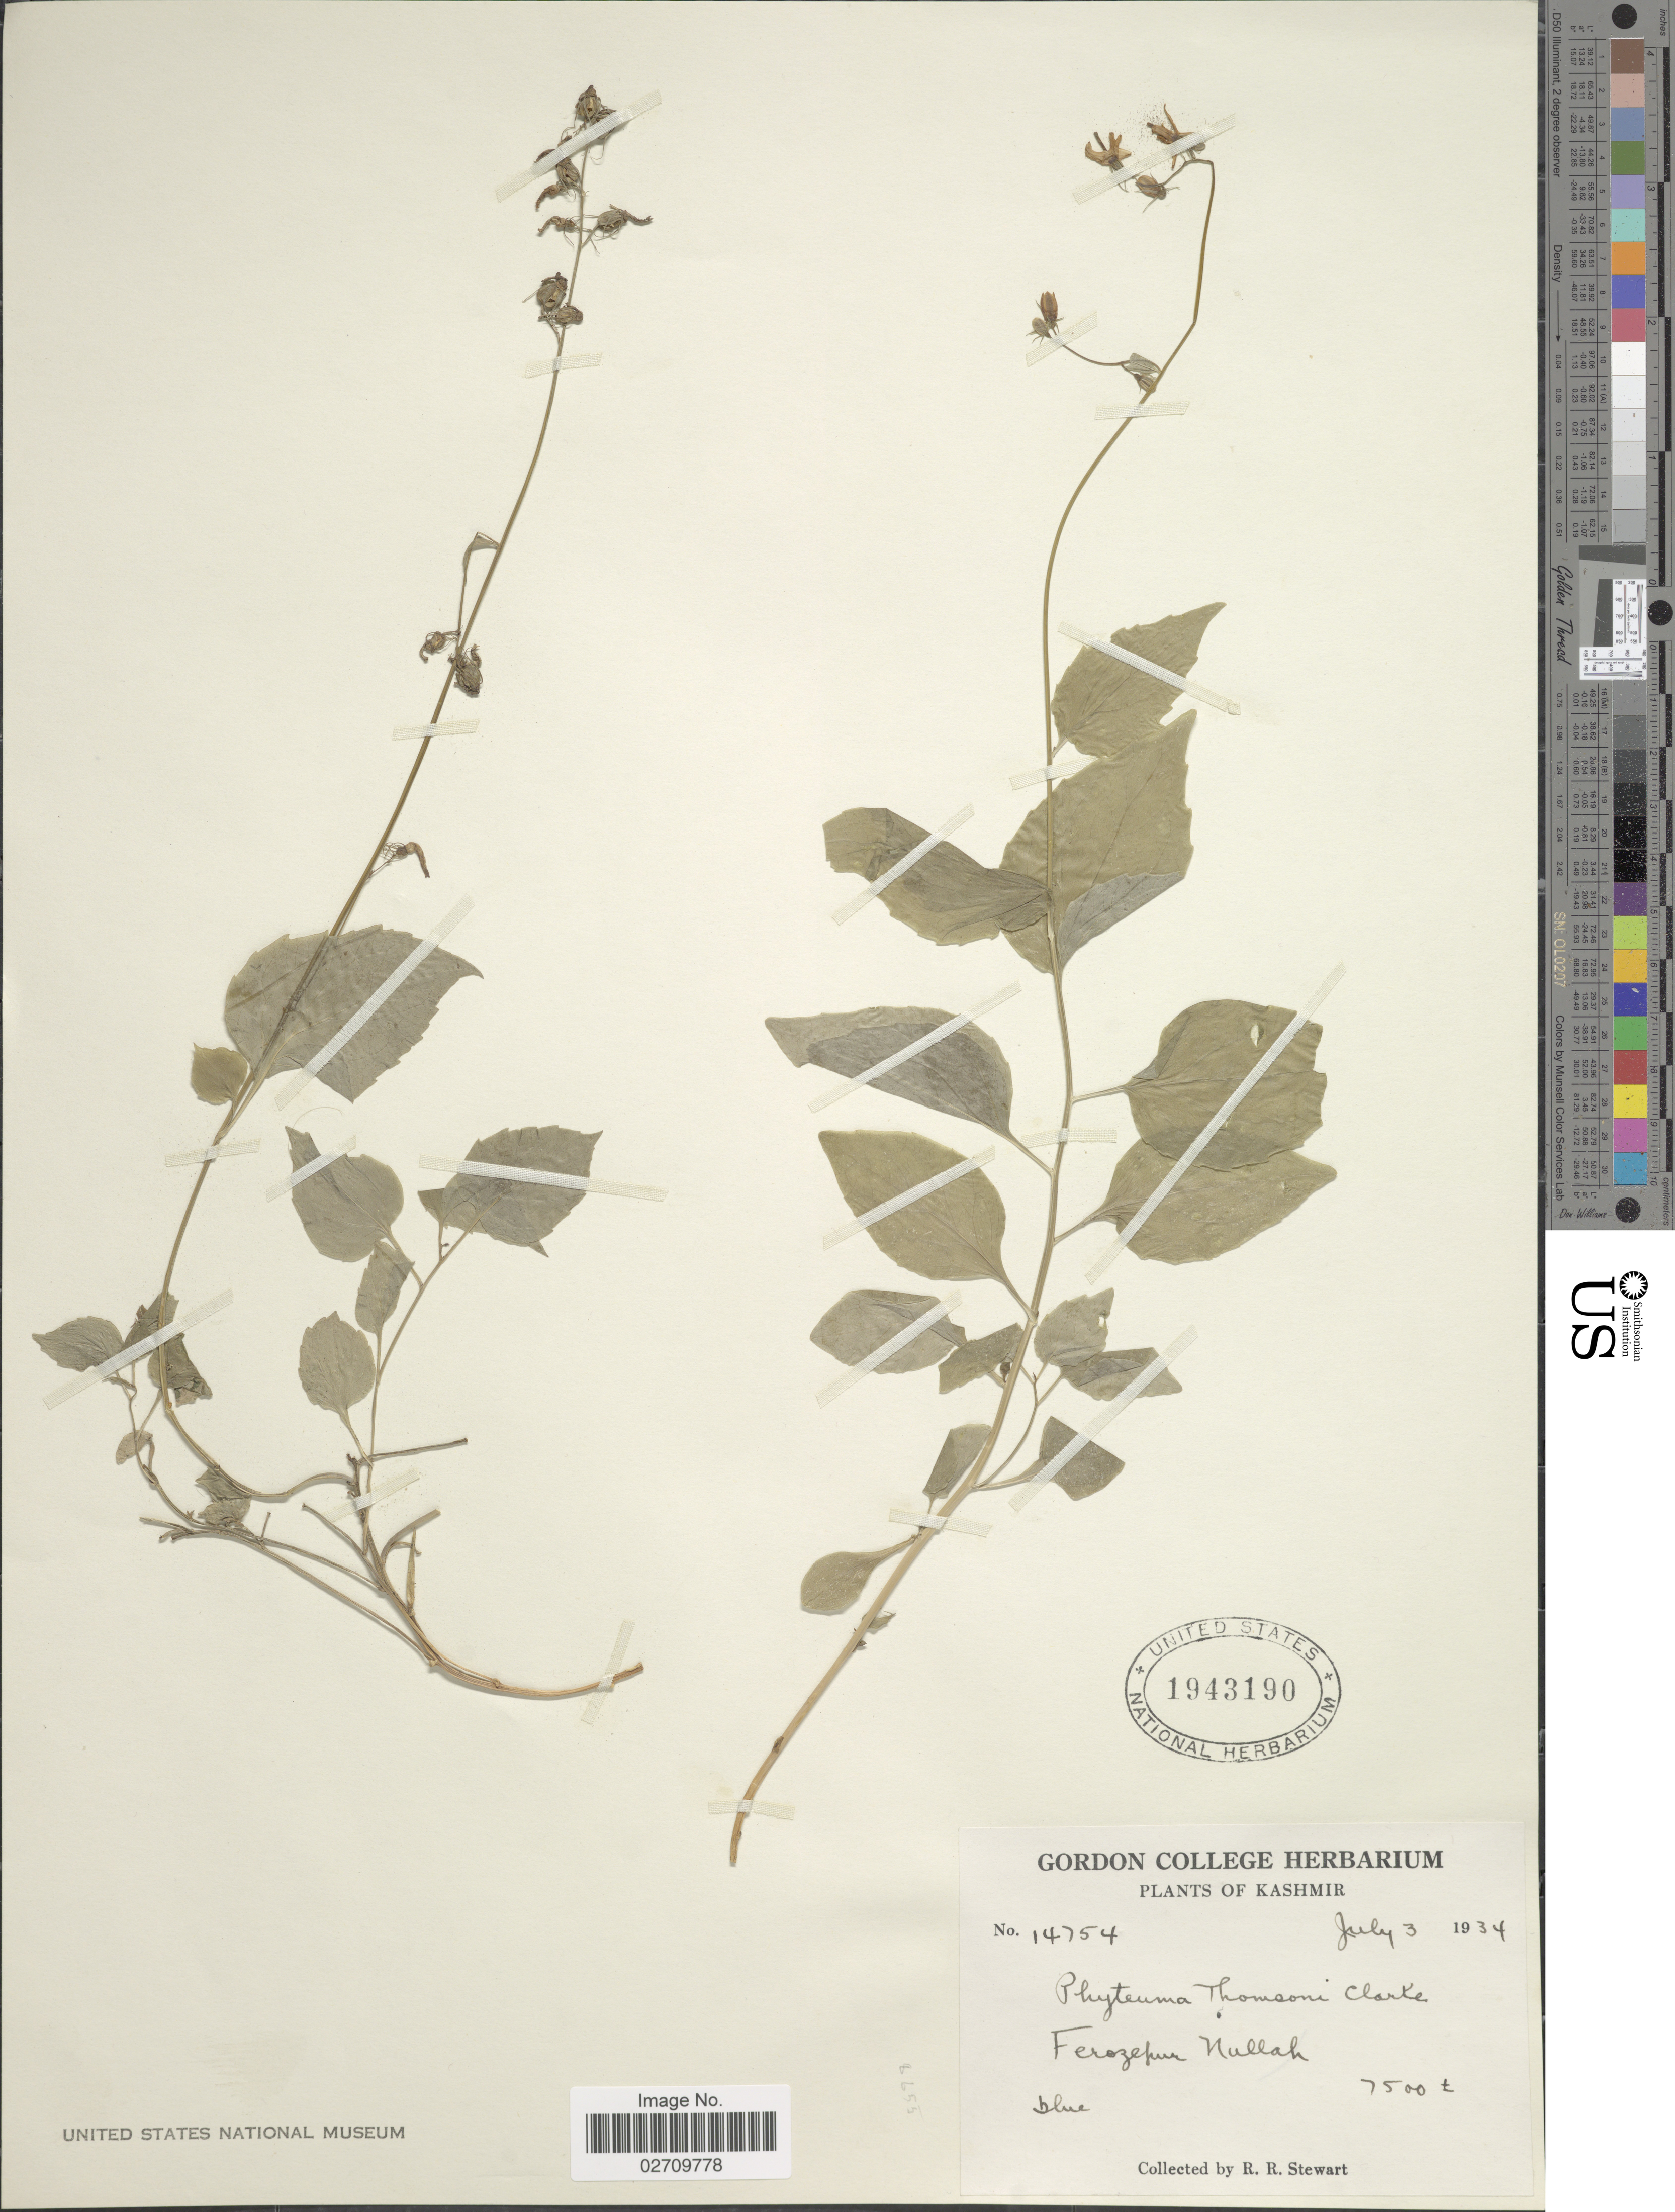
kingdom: Plantae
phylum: Tracheophyta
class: Magnoliopsida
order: Asterales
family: Campanulaceae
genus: Asyneuma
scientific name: Asyneuma thomsonii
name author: (Hook. f.) Bornm.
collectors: R. R. Stewart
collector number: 14754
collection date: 1934-07-03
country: Pakistan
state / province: Azad Kashmir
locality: Kashmir, Ferozepur Nullah.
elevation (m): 2286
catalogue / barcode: US 1943190